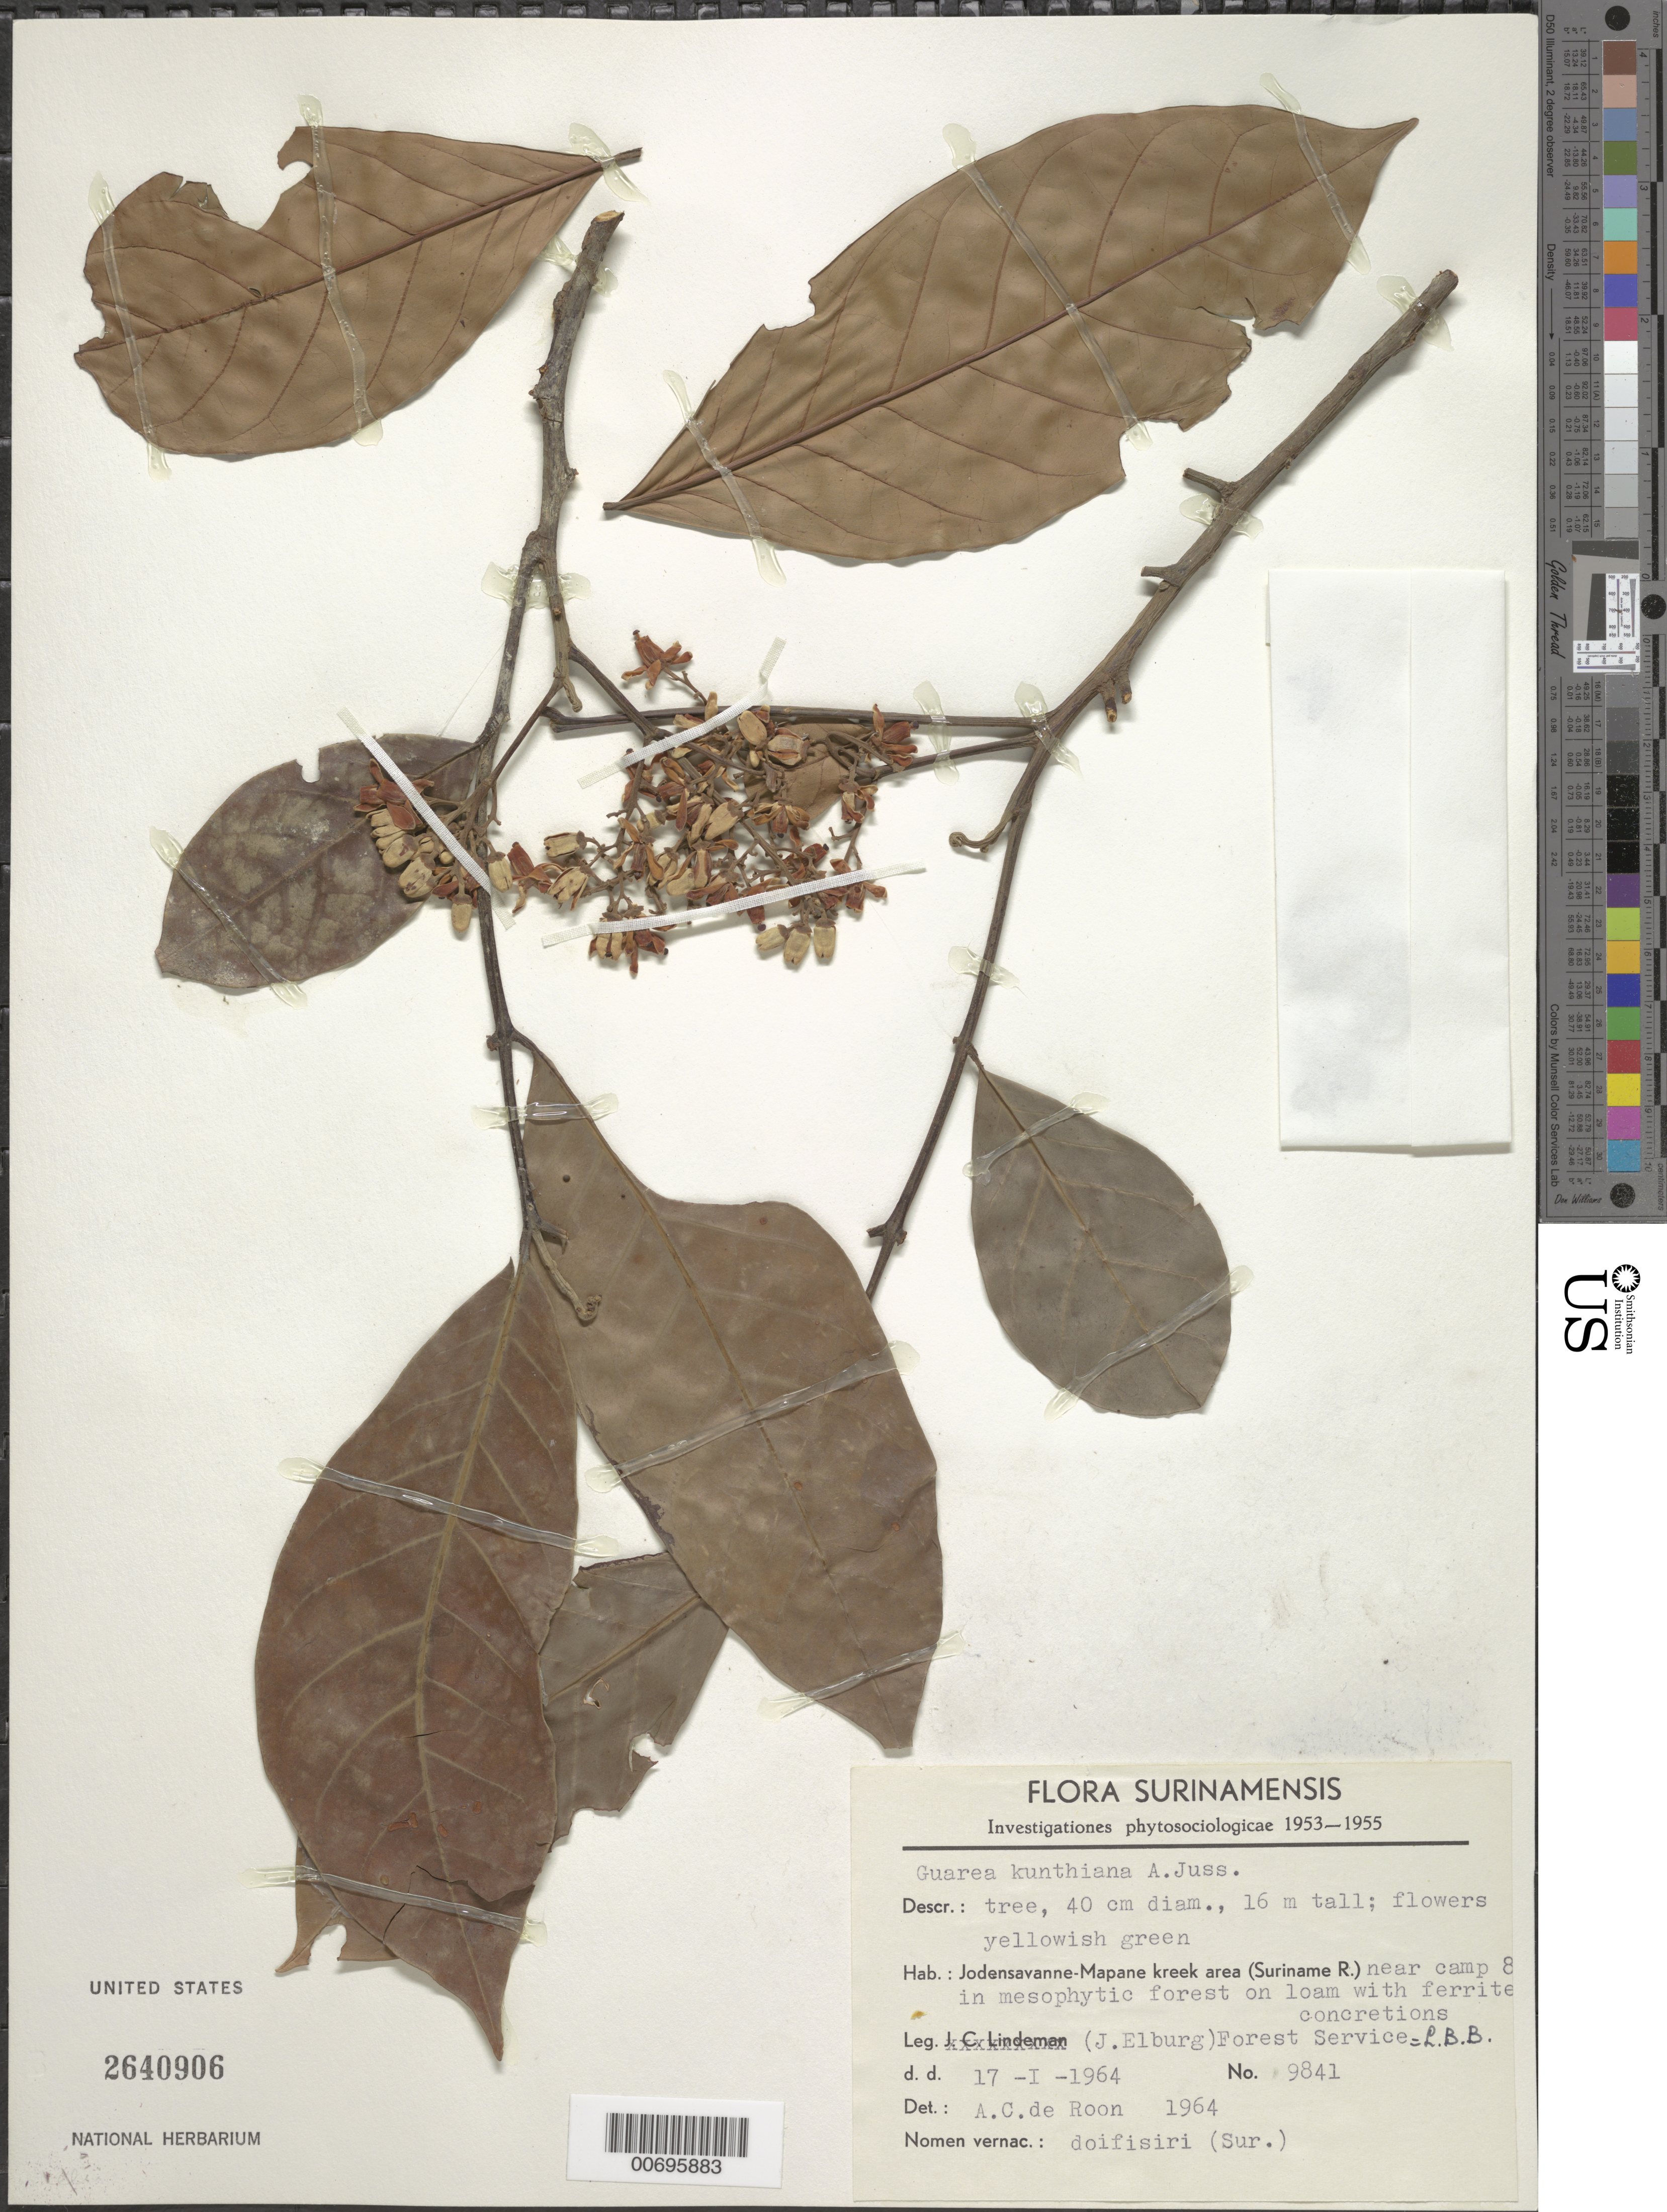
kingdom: Plantae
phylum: Tracheophyta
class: Magnoliopsida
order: Sapindales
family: Meliaceae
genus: Guarea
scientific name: Guarea kunthiana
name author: A. Juss.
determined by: de Roon, A. C.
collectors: J. Elburg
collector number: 9841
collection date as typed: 1953 to 1955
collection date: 1953/1955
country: Suriname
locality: Jodensavanne-Mapane kreek area, Kamp 8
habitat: Mesophytic forest on loan with ferrite concretions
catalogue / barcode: US 2640906